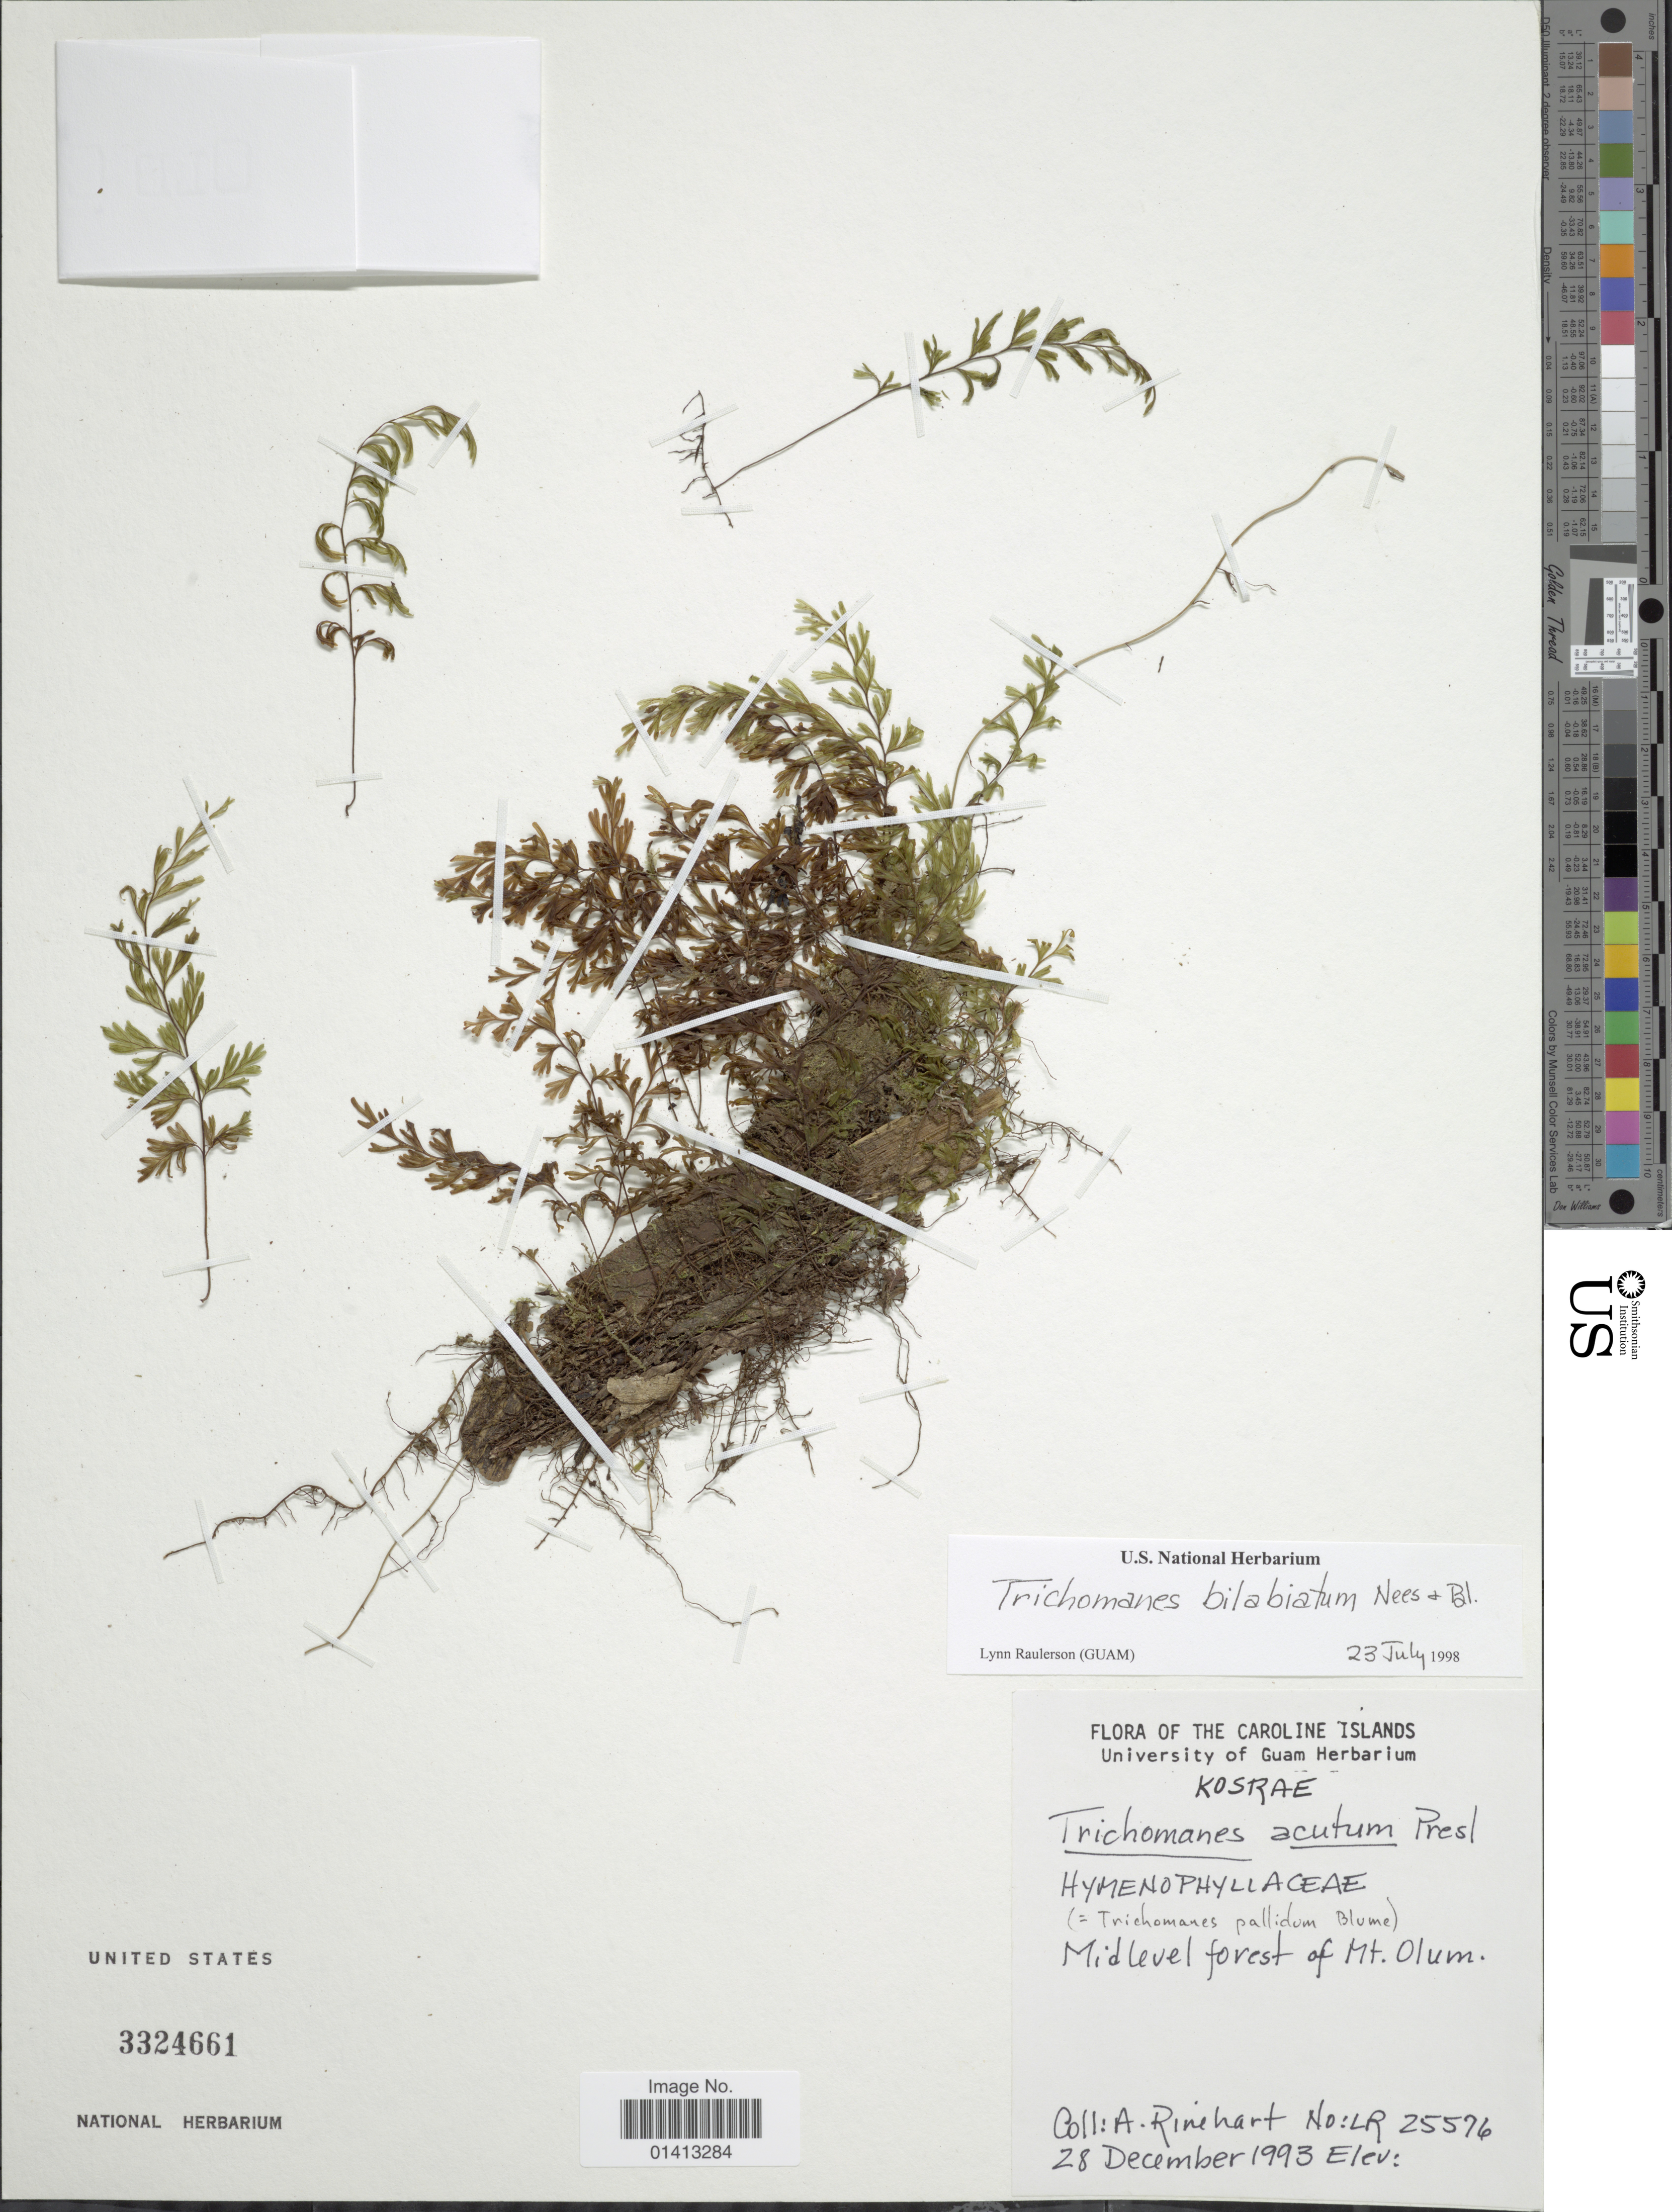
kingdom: Plantae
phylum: Tracheophyta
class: Polypodiopsida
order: Hymenophyllales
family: Hymenophyllaceae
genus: Crepidomanes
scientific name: Crepidomanes bilabiatum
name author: (Nees ex Blume) Copel.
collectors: A. Rinehart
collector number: LR 25576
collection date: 1993-12-28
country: Micronesia, Federated States of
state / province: Kosrae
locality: The Caroline Islands, Midlevel forest of Mt Olum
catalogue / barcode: US 3324661